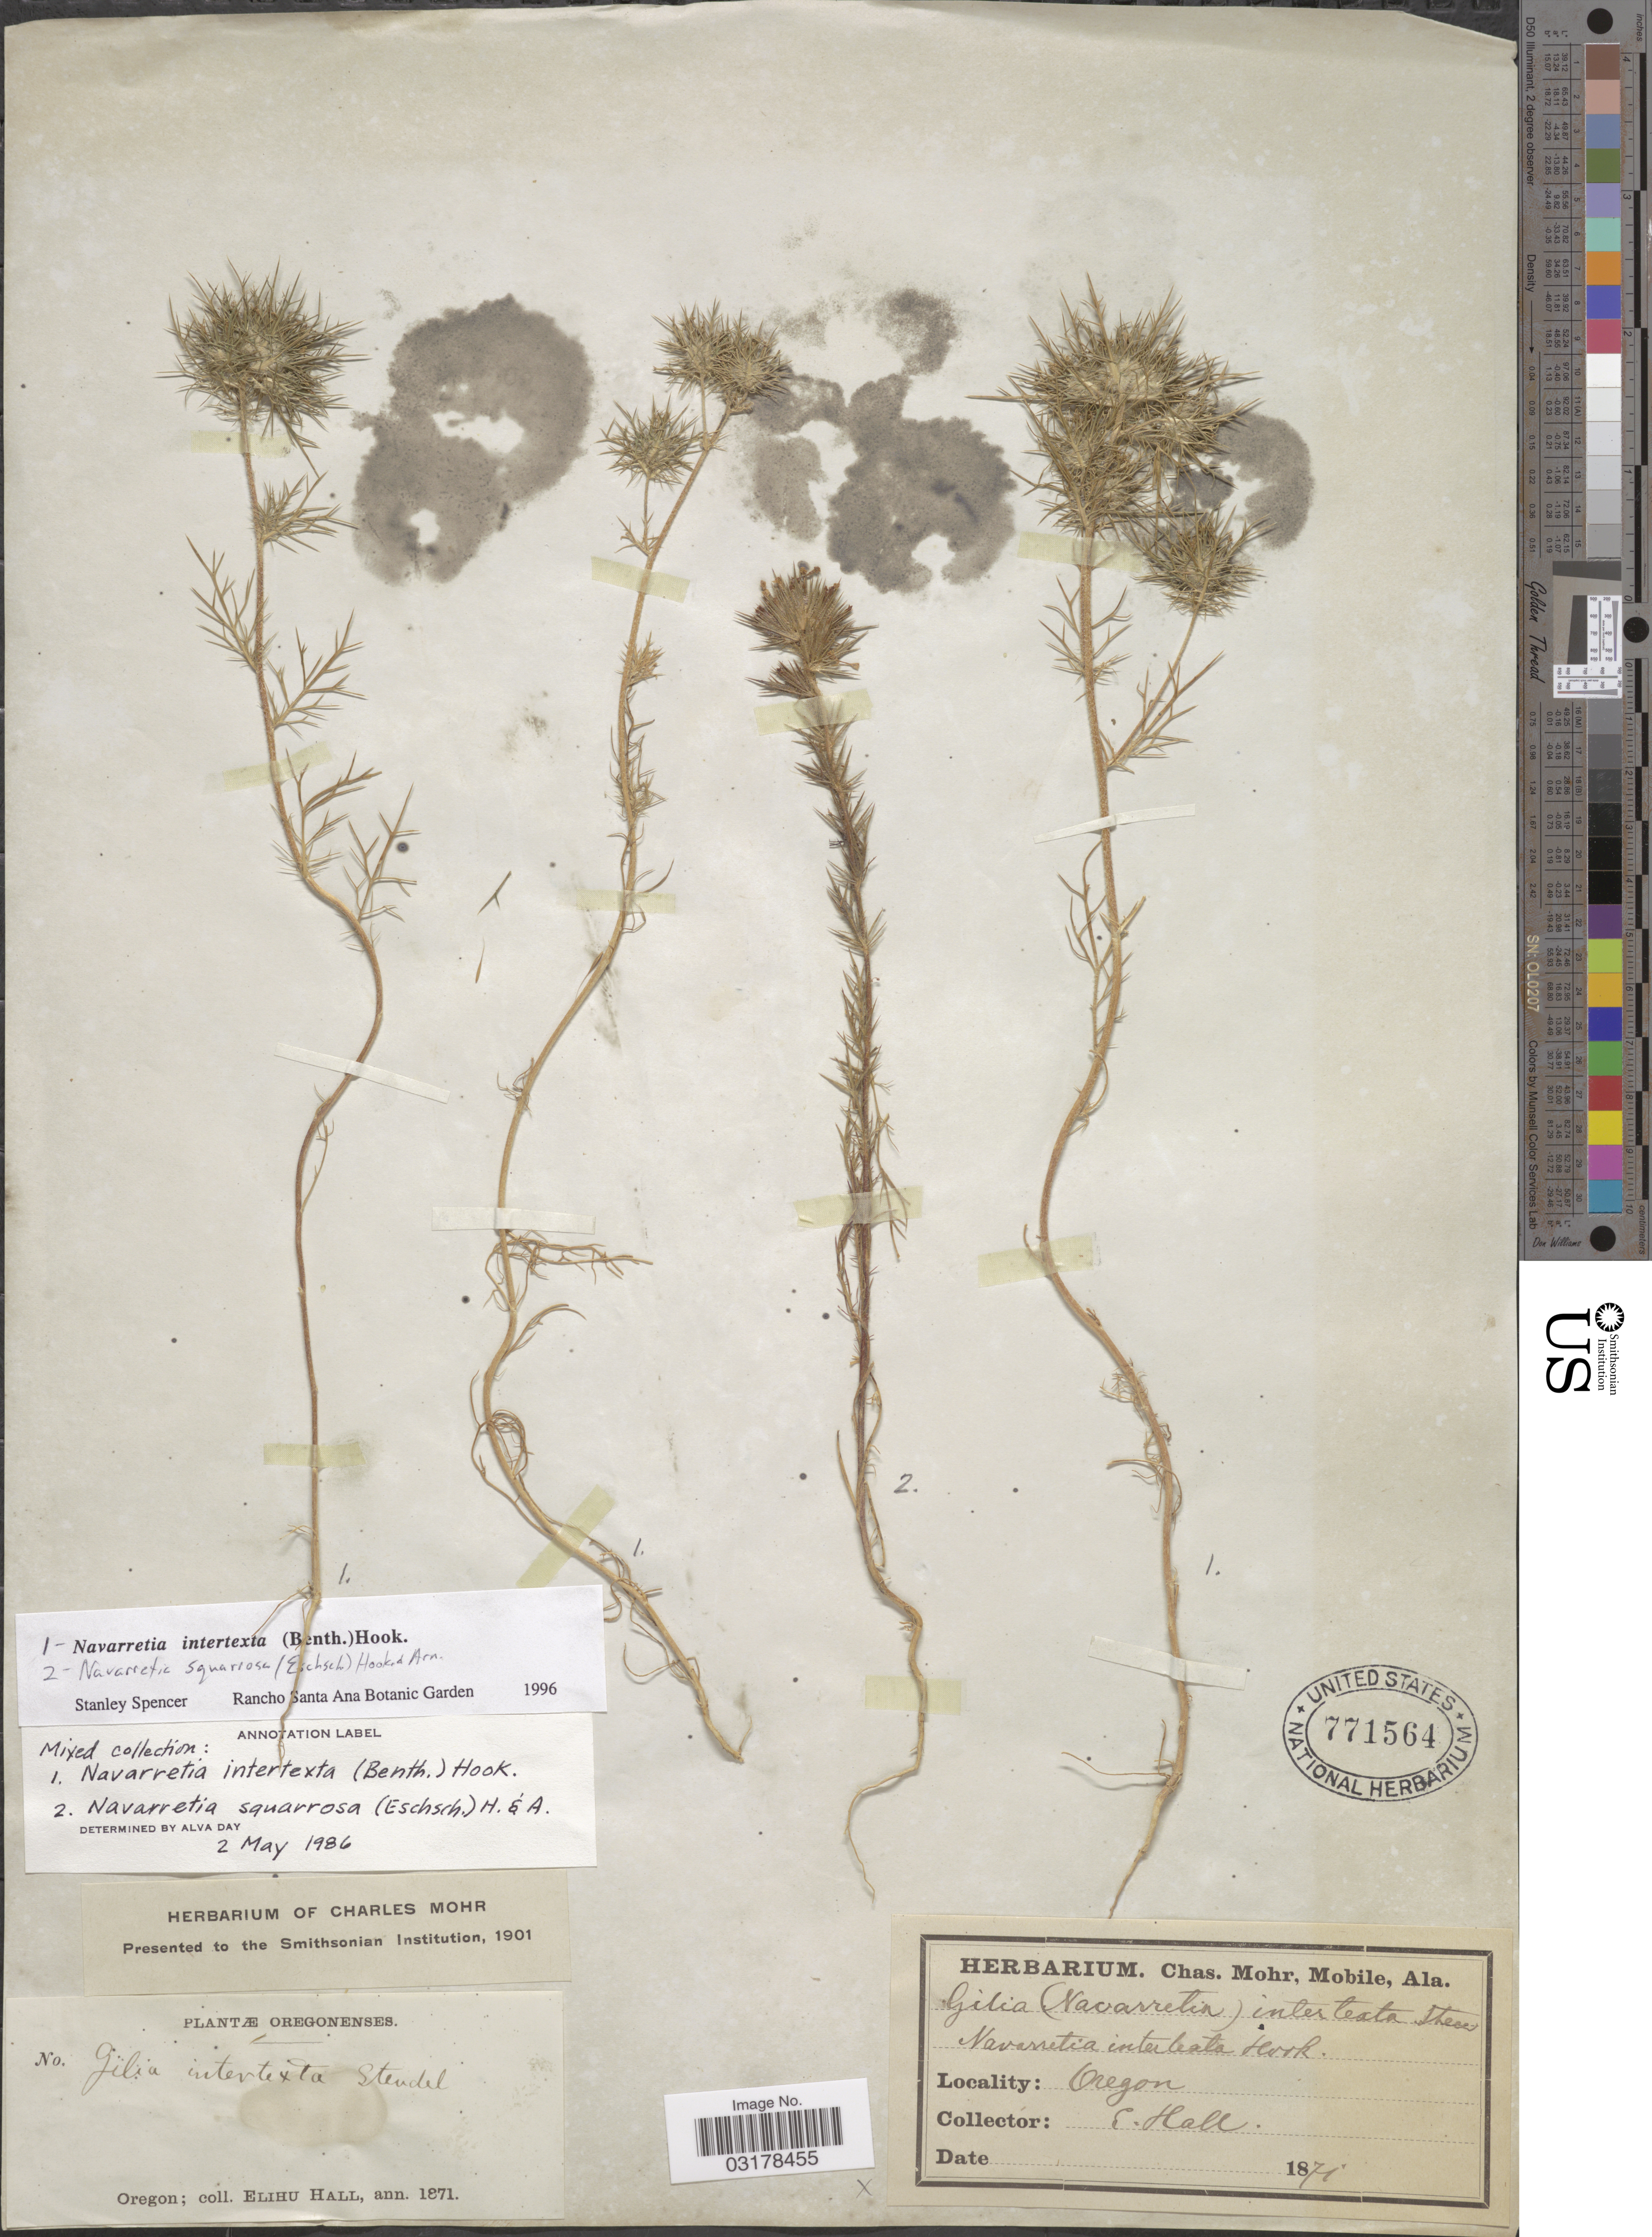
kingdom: Plantae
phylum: Tracheophyta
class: Magnoliopsida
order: Ericales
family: Polemoniaceae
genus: Navarretia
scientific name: Navarretia intertexta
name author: (Benth.) Hook.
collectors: E. Hall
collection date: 1871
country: United States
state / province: Oregon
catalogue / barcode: US 771564